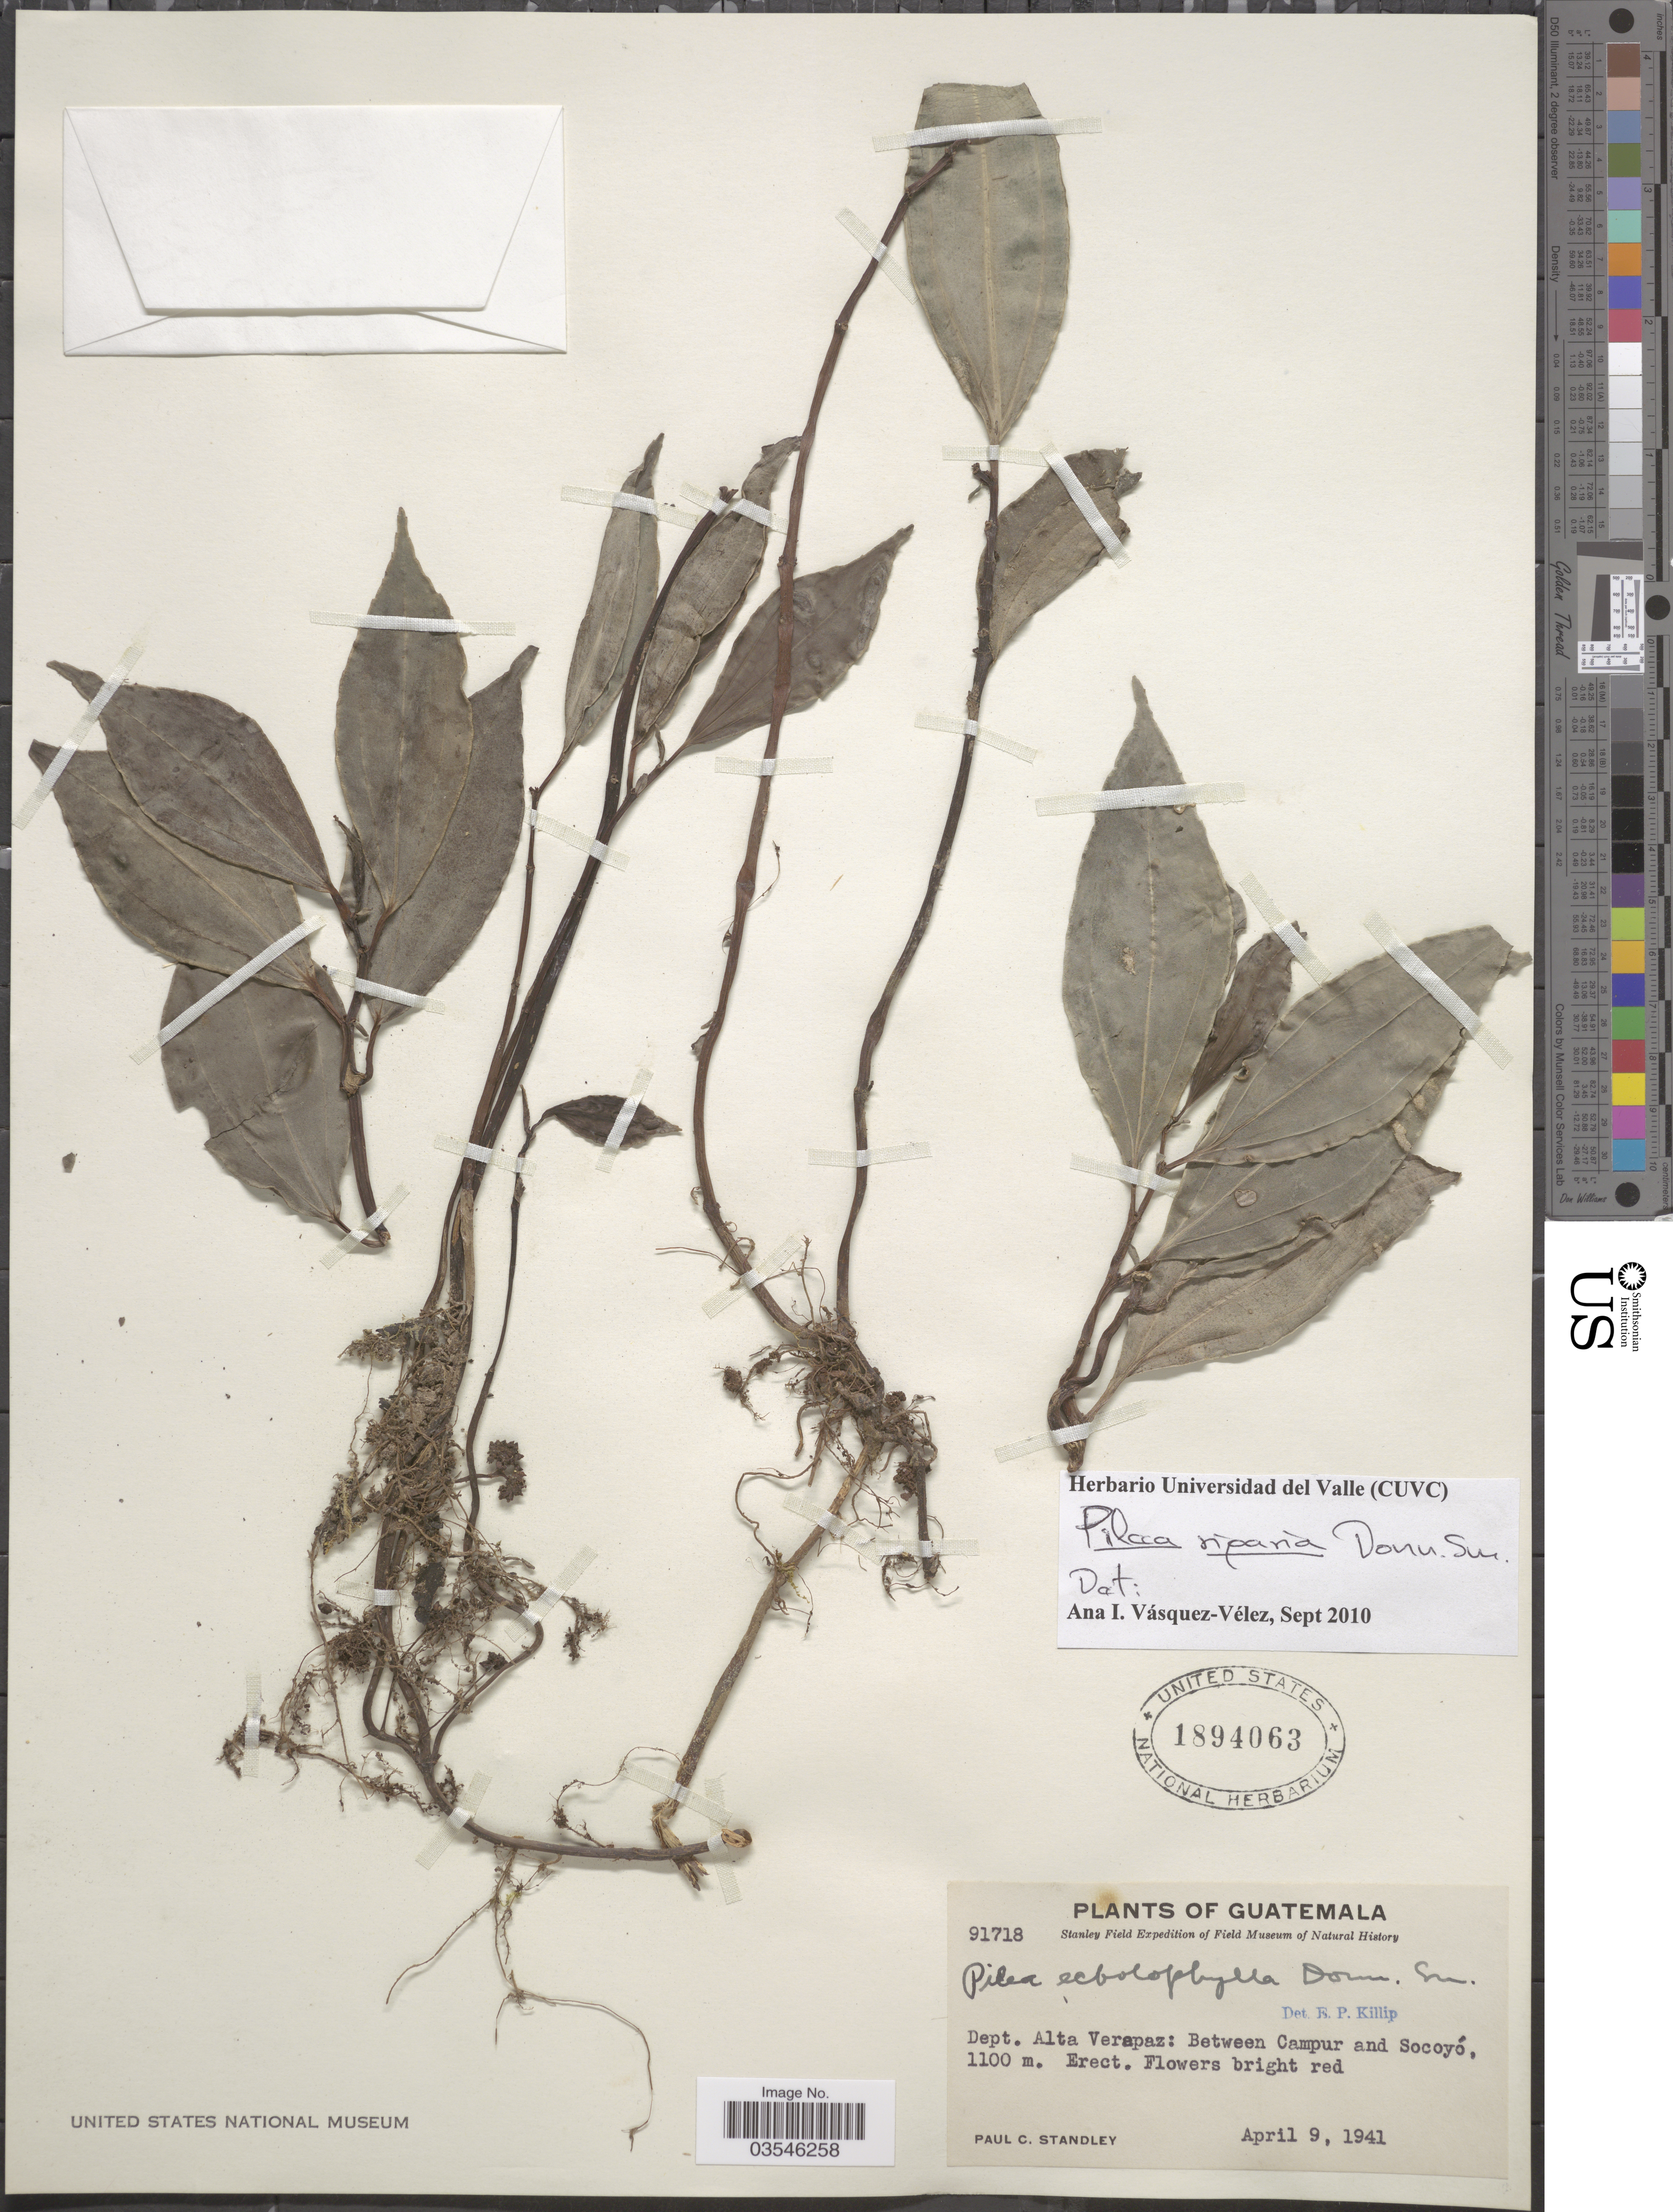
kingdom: Plantae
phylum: Tracheophyta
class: Magnoliopsida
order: Rosales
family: Urticaceae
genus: Pilea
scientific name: Pilea riparia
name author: Donn. Sm.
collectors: P. C. Standley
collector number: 91718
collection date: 1941-04-09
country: Guatemala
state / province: Alta Verapaz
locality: Dept. Alta Verapaz: Between Campur and Socoyó.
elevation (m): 1100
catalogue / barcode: US 1894063